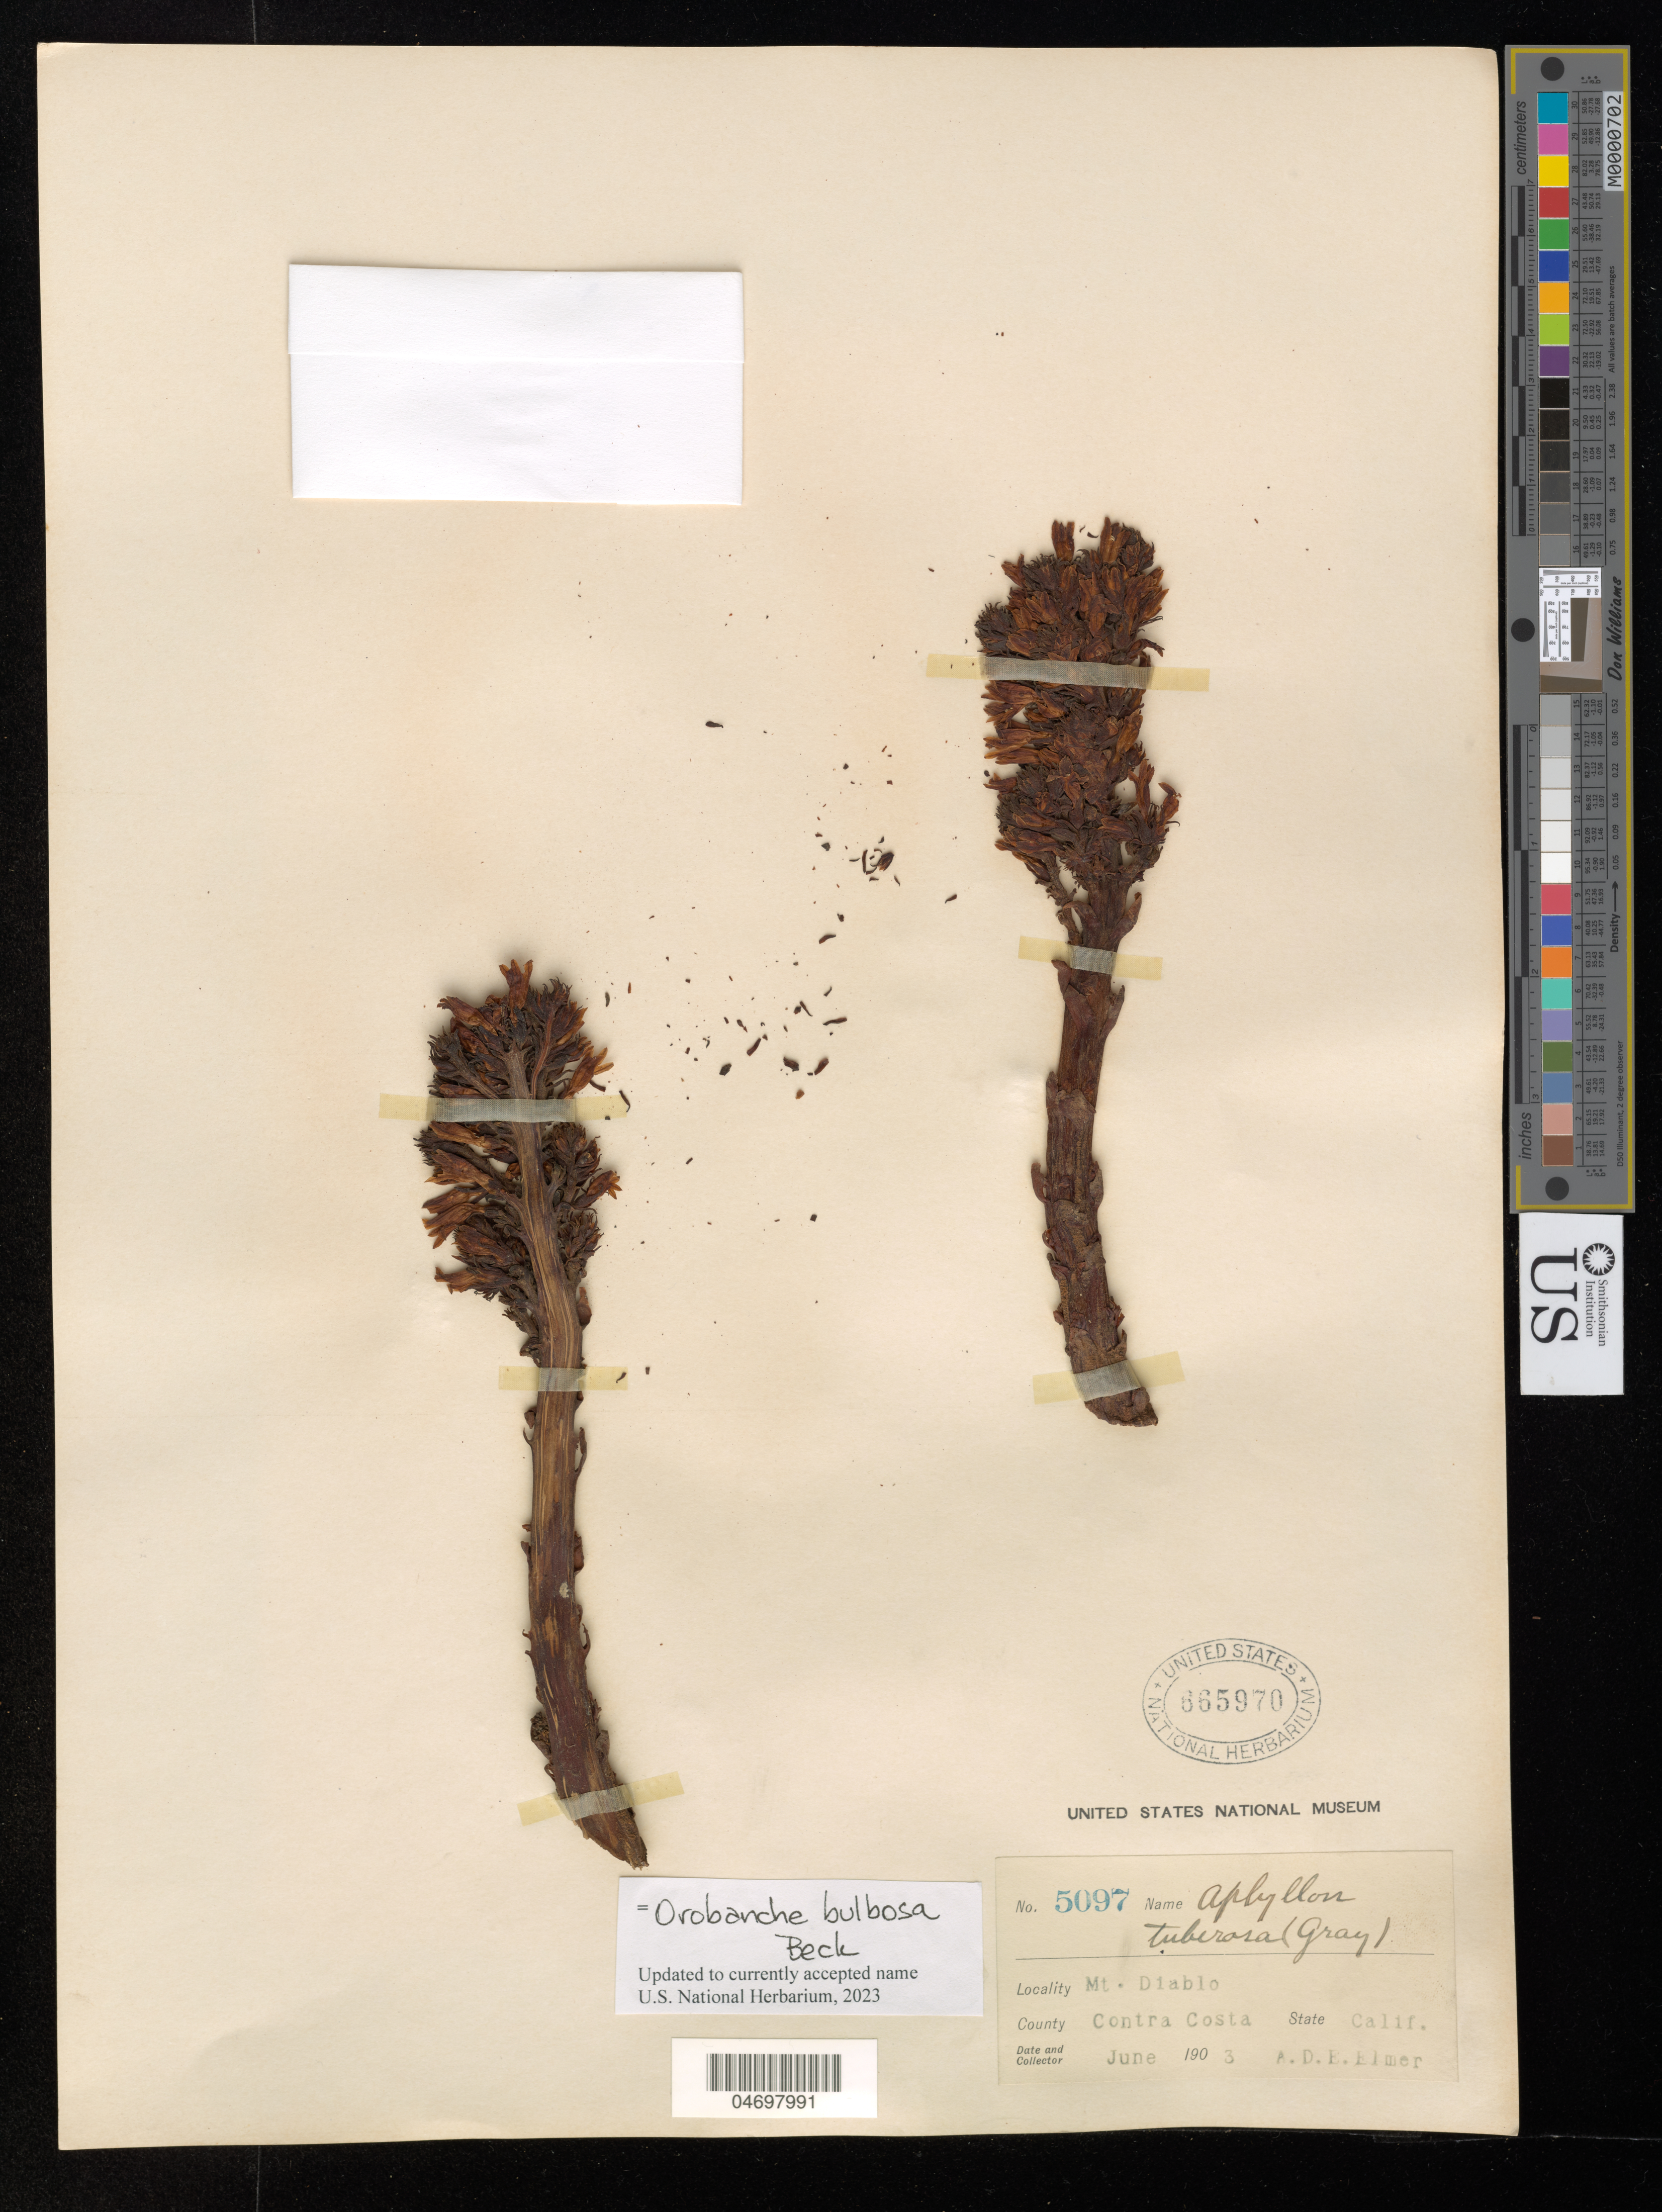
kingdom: Plantae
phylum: Tracheophyta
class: Magnoliopsida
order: Lamiales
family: Orobanchaceae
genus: Orobanche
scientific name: Orobanche bulbosa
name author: (A. Gray) Beck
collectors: A. D. E. Elmer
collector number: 5097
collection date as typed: Jun 1903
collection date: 1903-06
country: United States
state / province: California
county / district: Contra Costa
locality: Mt. Diablo.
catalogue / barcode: US 665970